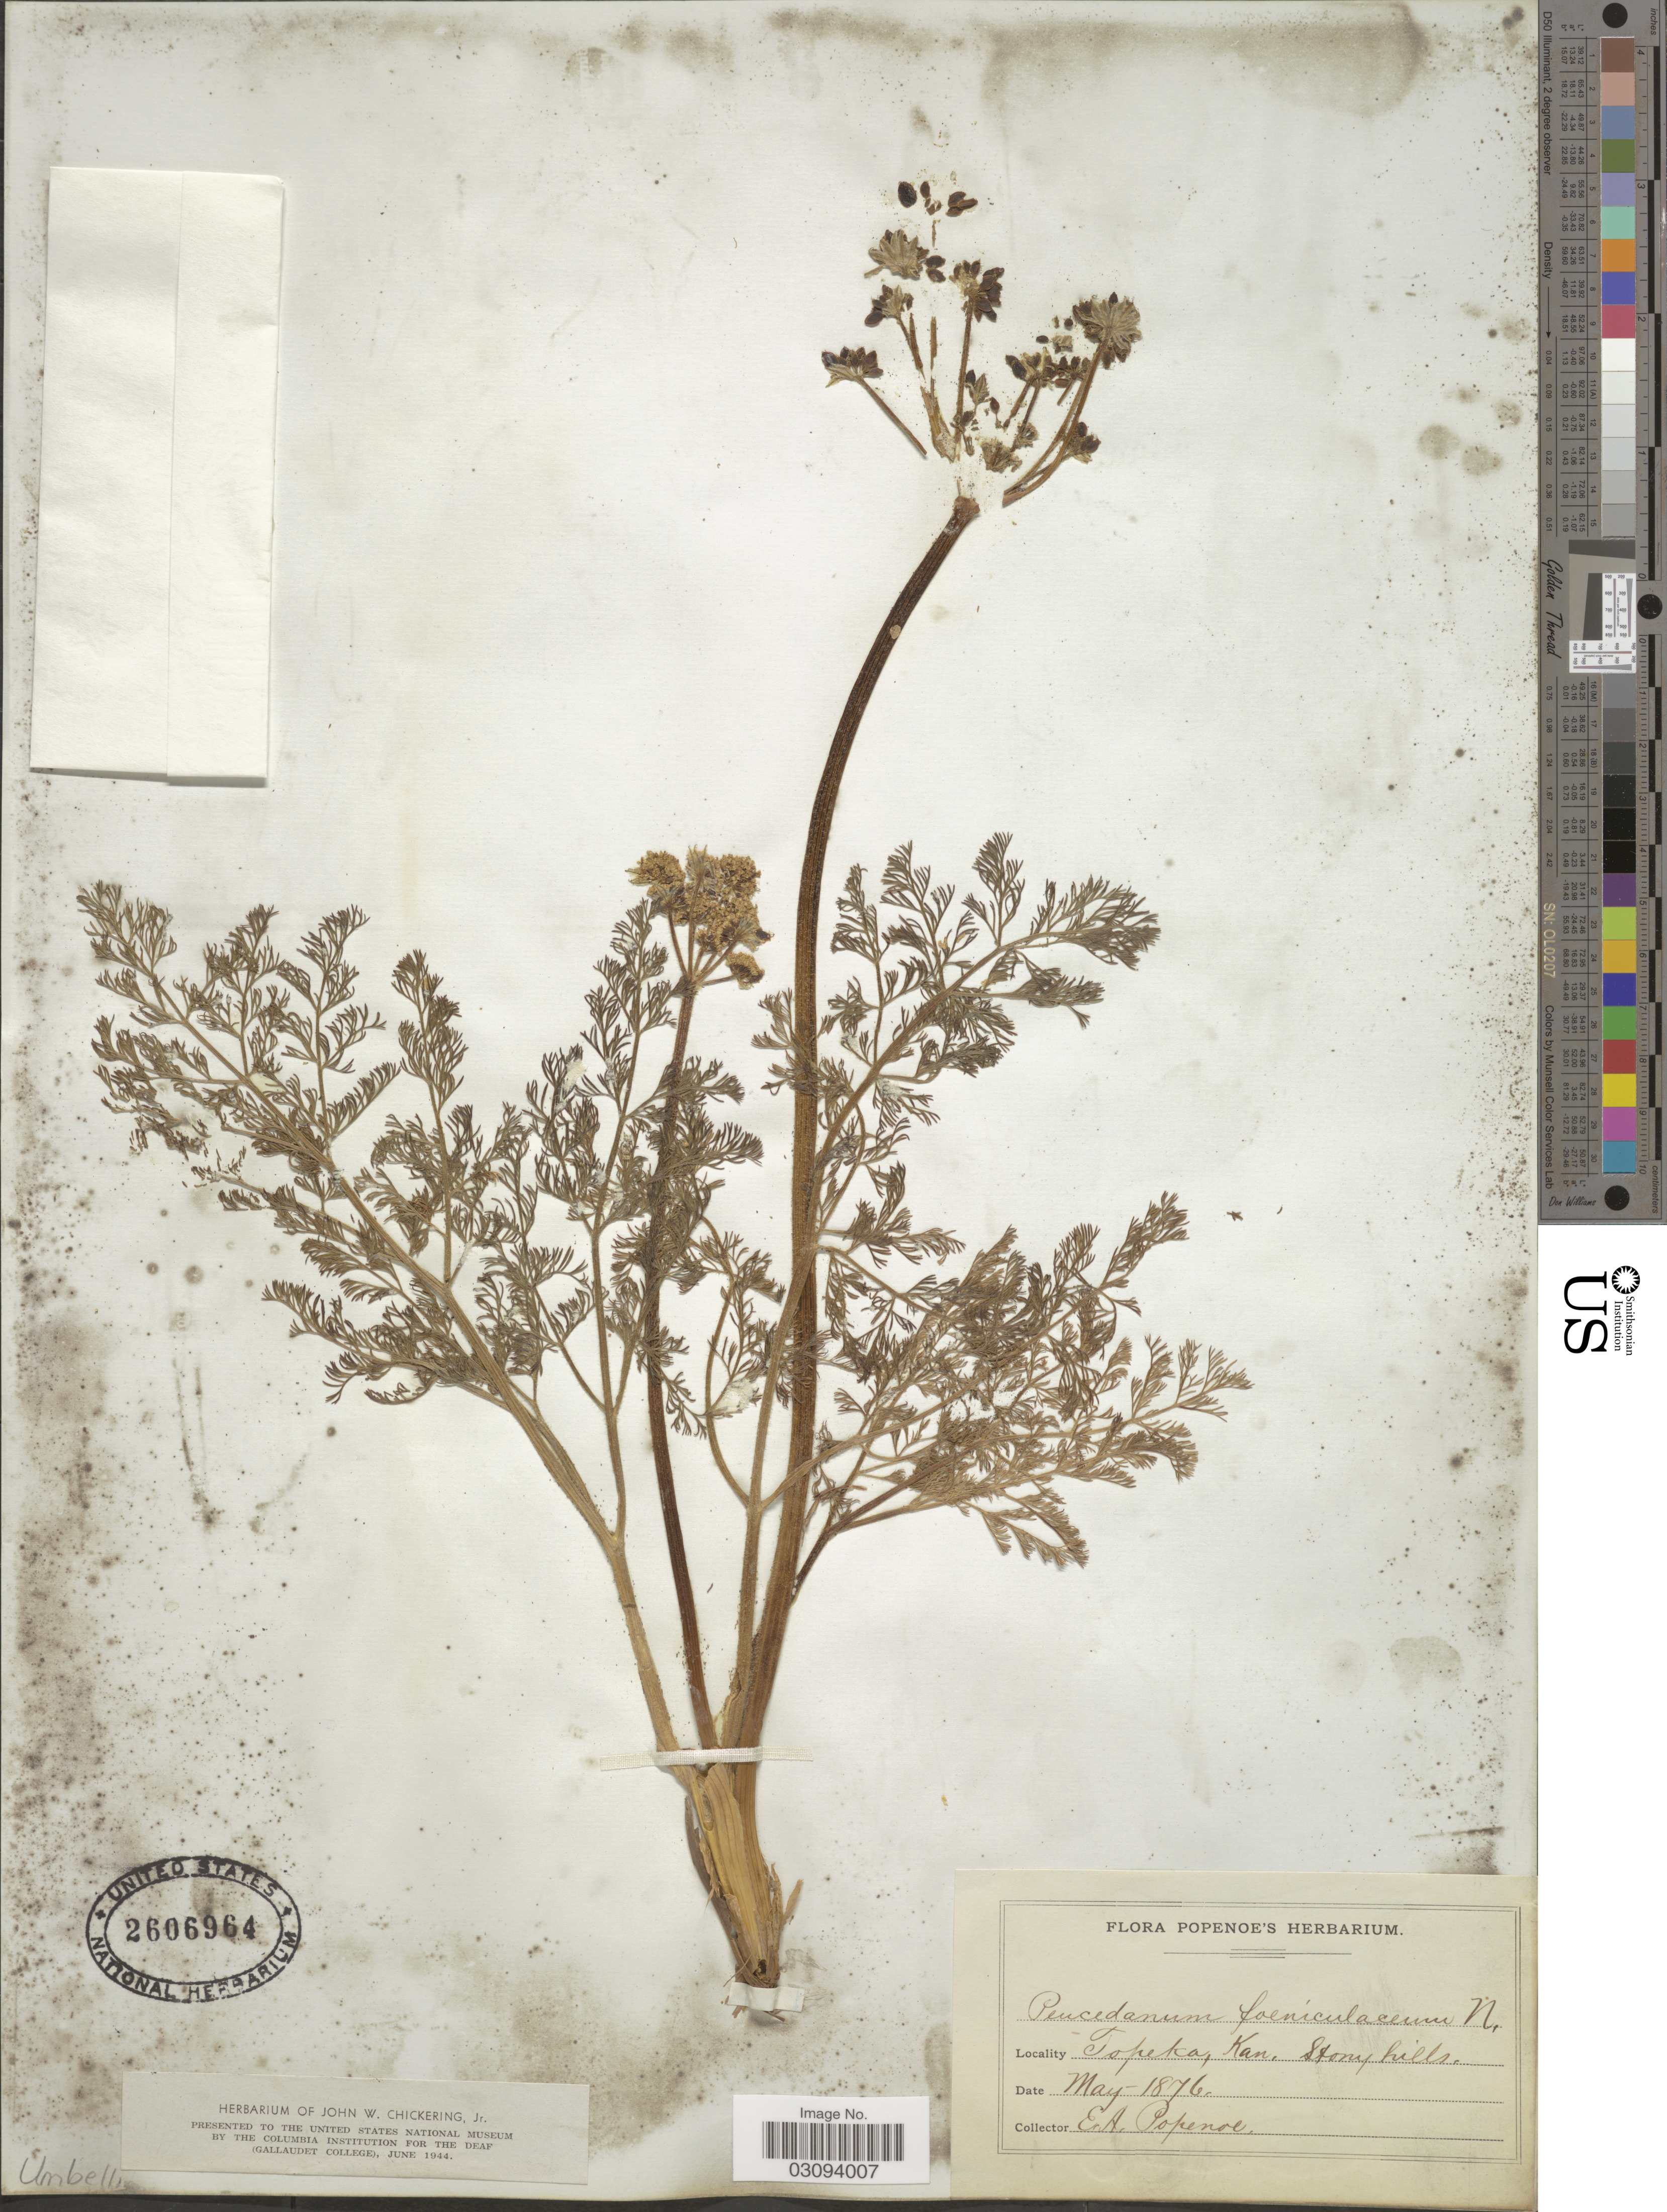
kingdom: Plantae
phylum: Tracheophyta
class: Magnoliopsida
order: Apiales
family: Apiaceae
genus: Lomatium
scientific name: Lomatium foeniculaceum subsp. foeniculaceum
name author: (Nutt.) J.M. Coult. & Rose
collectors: E. A. Popenoe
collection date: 1876-05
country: United States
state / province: Kansas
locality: Topeka, Kan. Stony hills.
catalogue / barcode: US 2606964